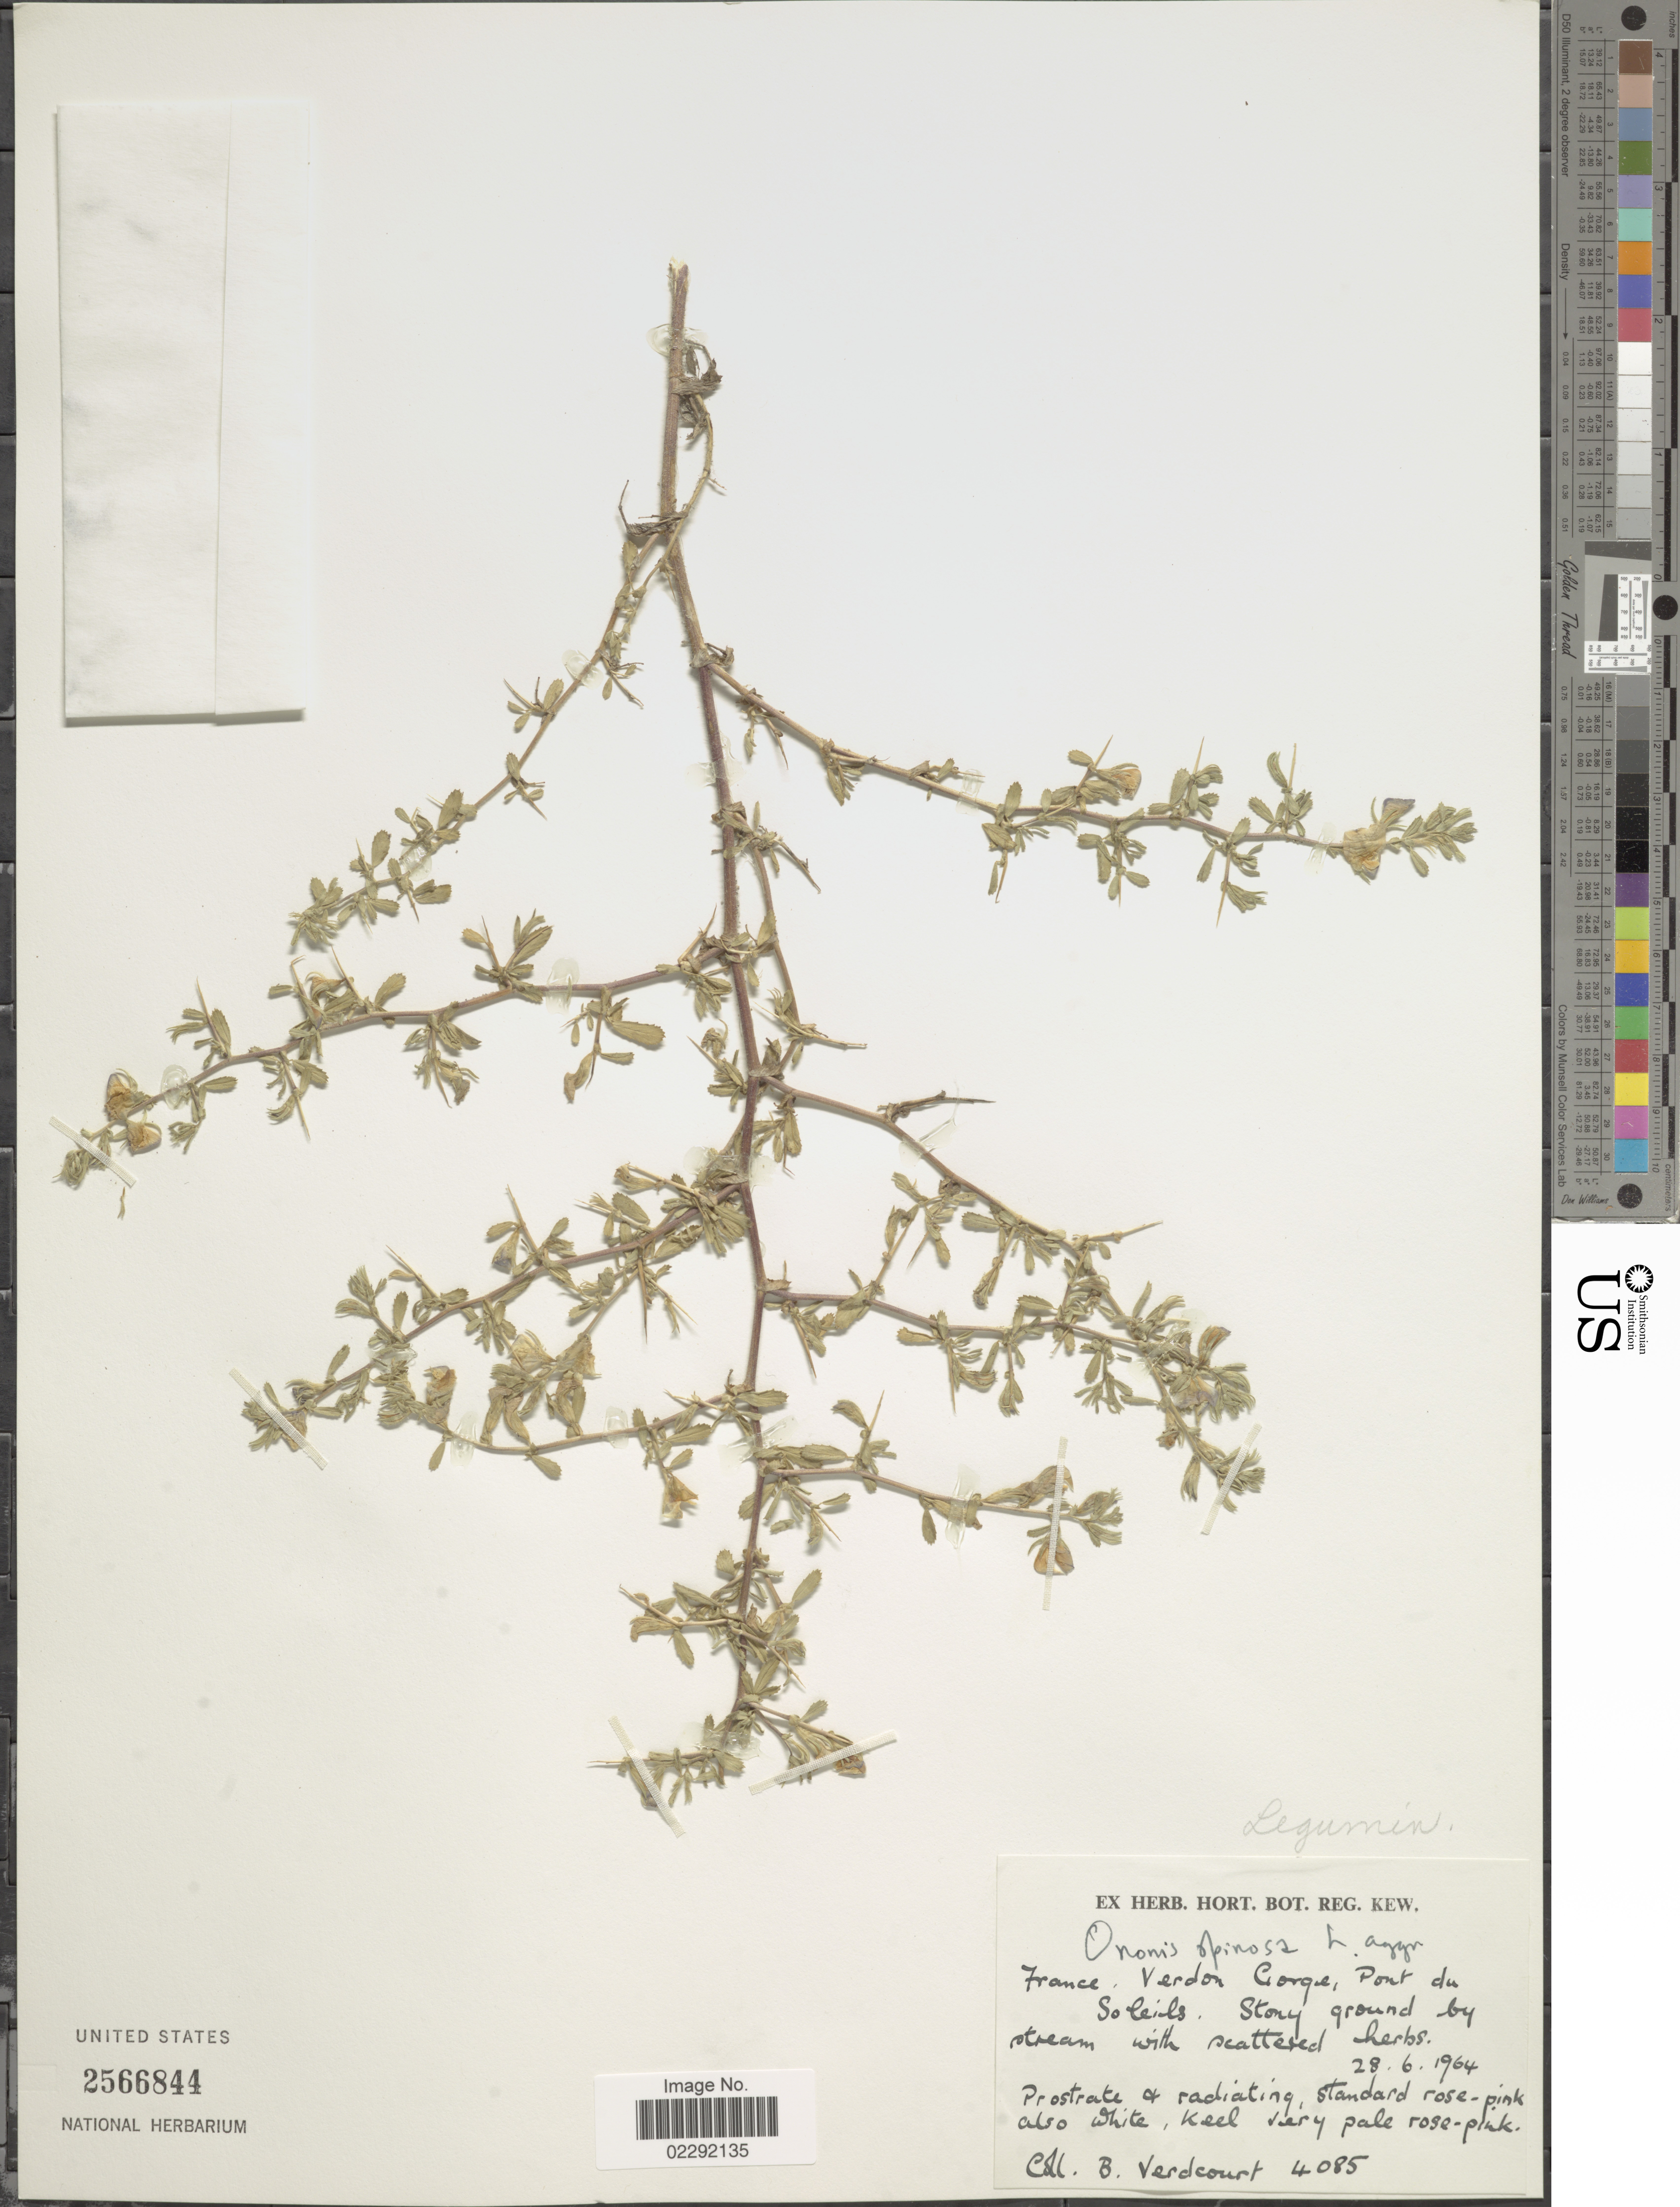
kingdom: Plantae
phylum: Tracheophyta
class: Magnoliopsida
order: Fabales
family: Fabaceae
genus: Ononis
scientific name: Ononis spinosa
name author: L.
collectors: B. Verdcourt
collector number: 4085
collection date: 1964-06-28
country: France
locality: Verdon Gorge, Pont du Soleils, stony ground by stream with scattered herbs.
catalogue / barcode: US 2566844